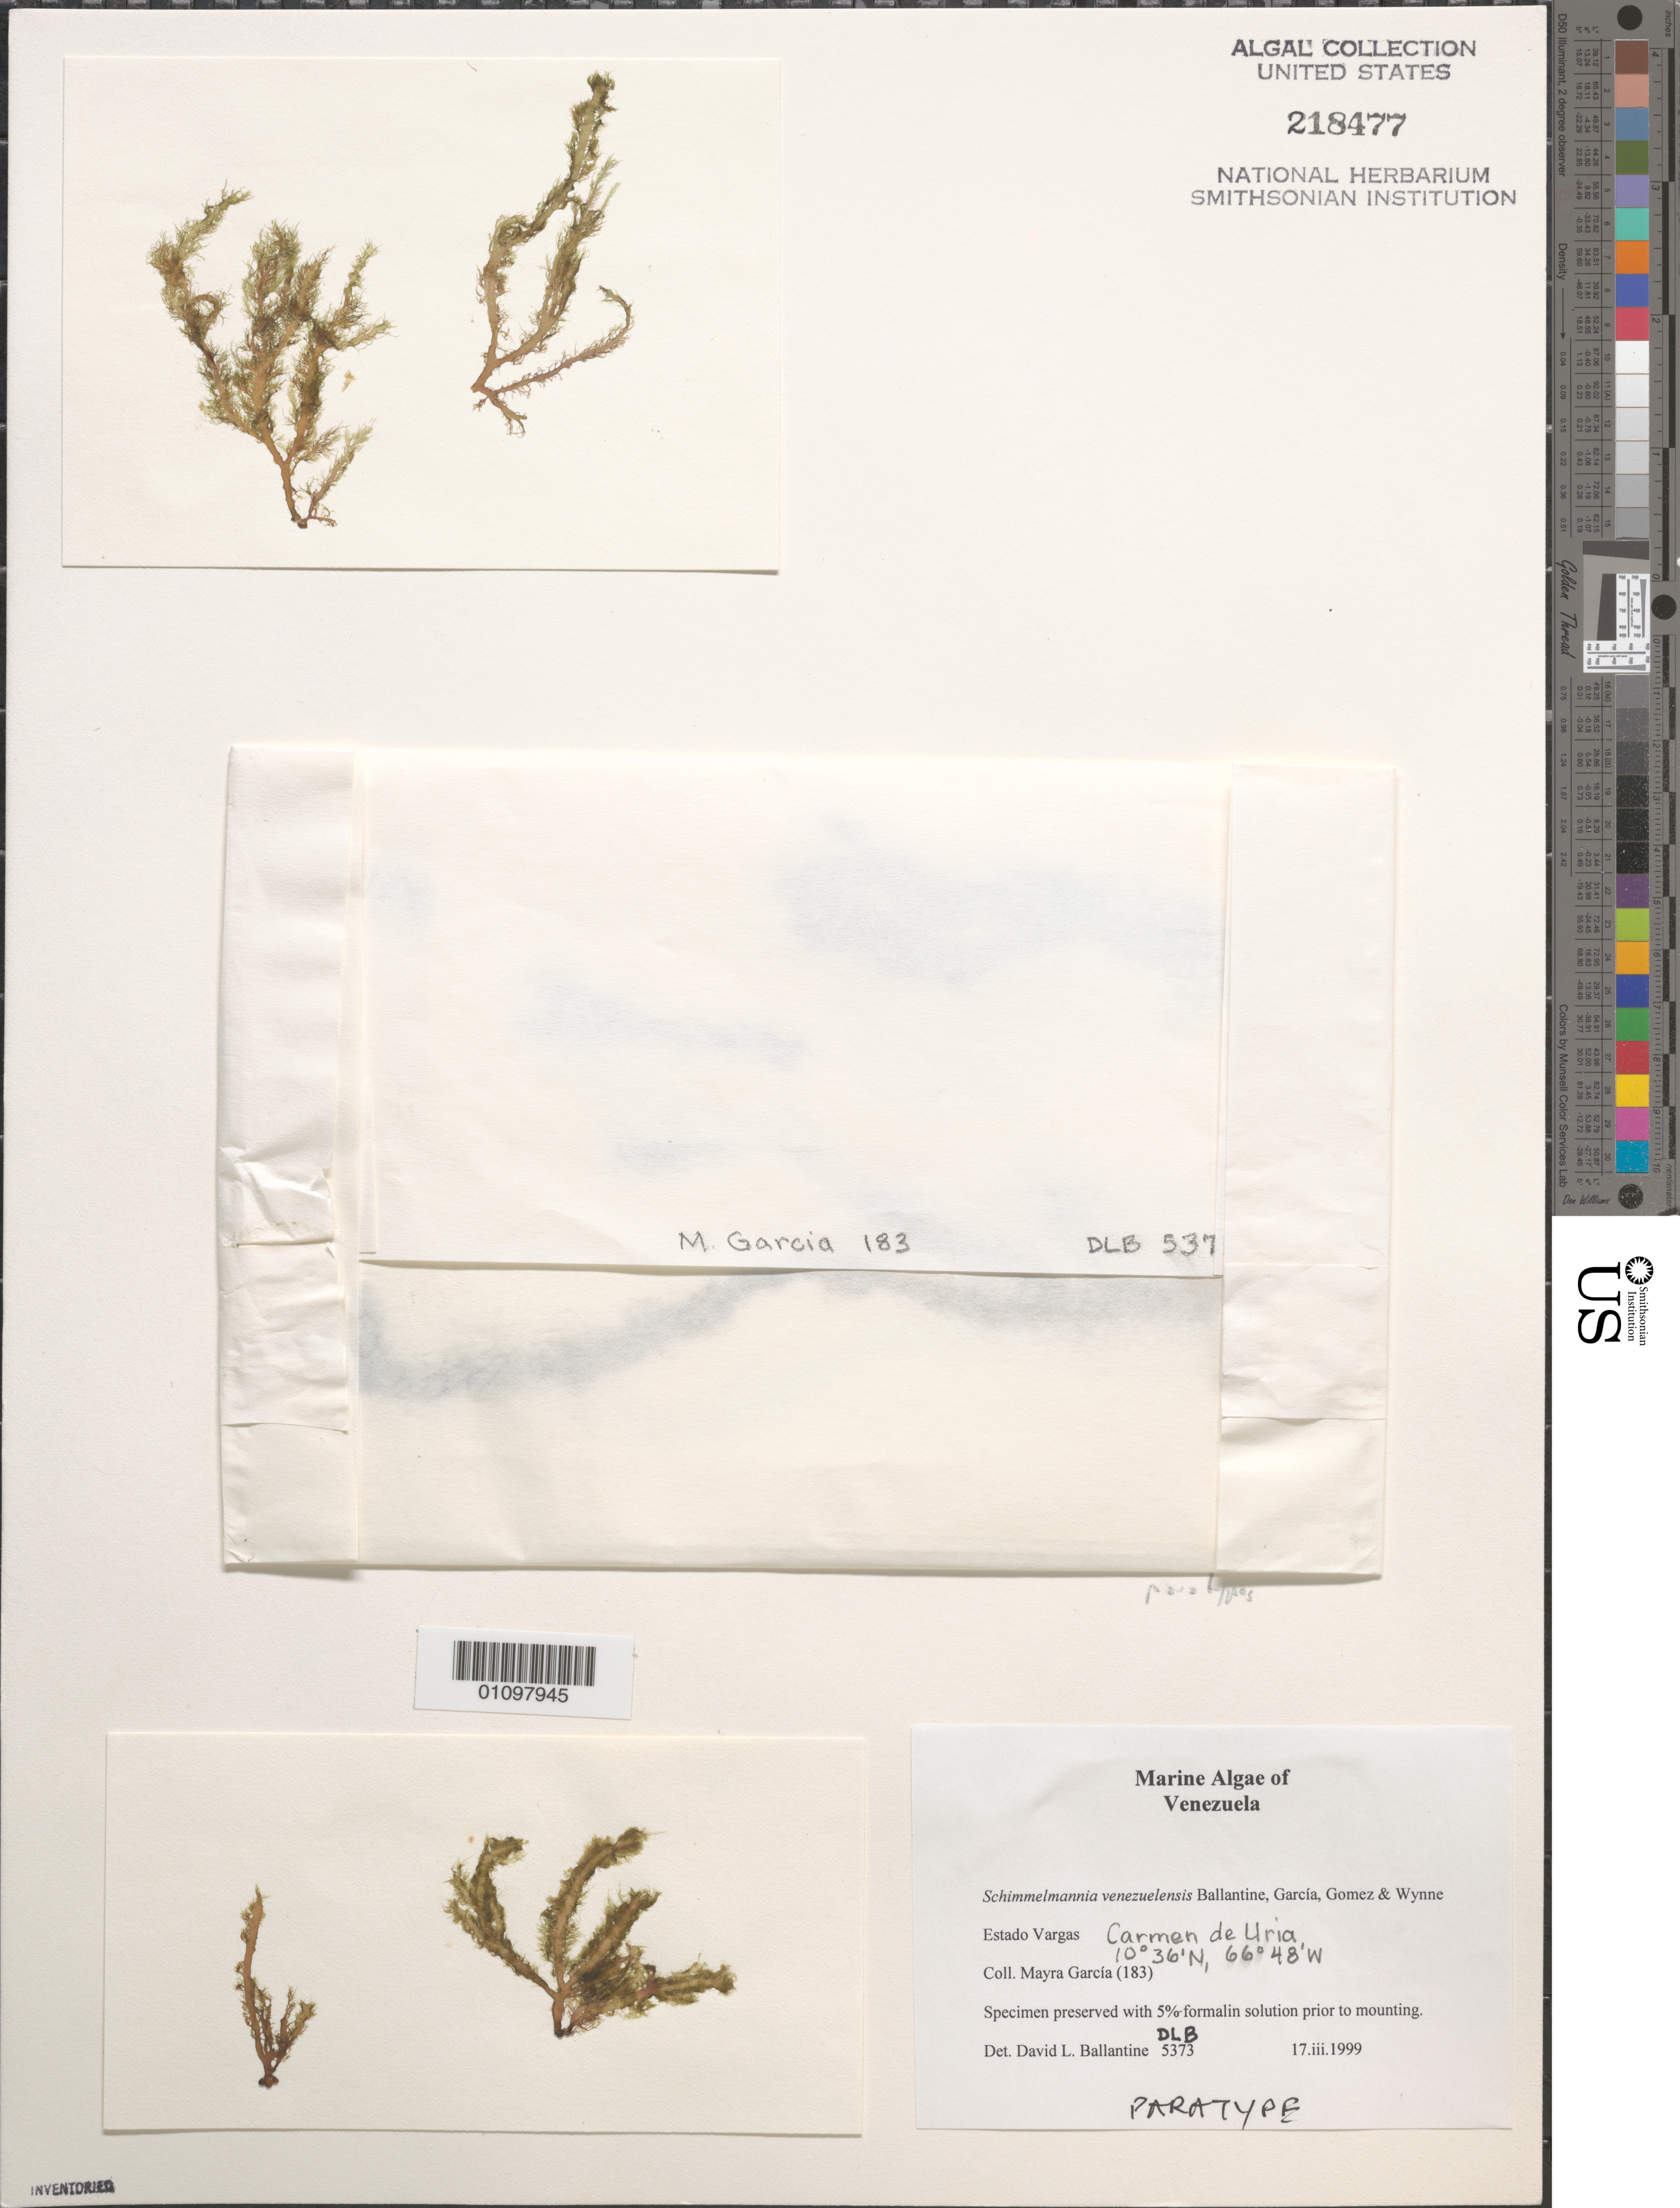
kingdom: Plantae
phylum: Rhodophyta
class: Florideophyceae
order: Gigartinales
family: Gloiosiphoniaceae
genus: Schimmelmannia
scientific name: Schimmelmannia venezuelensis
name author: D.L. Ballant. et al.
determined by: Ballantine, D. L.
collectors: M. Garcia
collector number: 183 & DLB 5373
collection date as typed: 17 Mar 1999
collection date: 1999-03-17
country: Venezuela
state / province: Vargas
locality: Carmen de Uria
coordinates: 10 36'N, 66 48'W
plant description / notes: Paratype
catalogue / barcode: US 218477